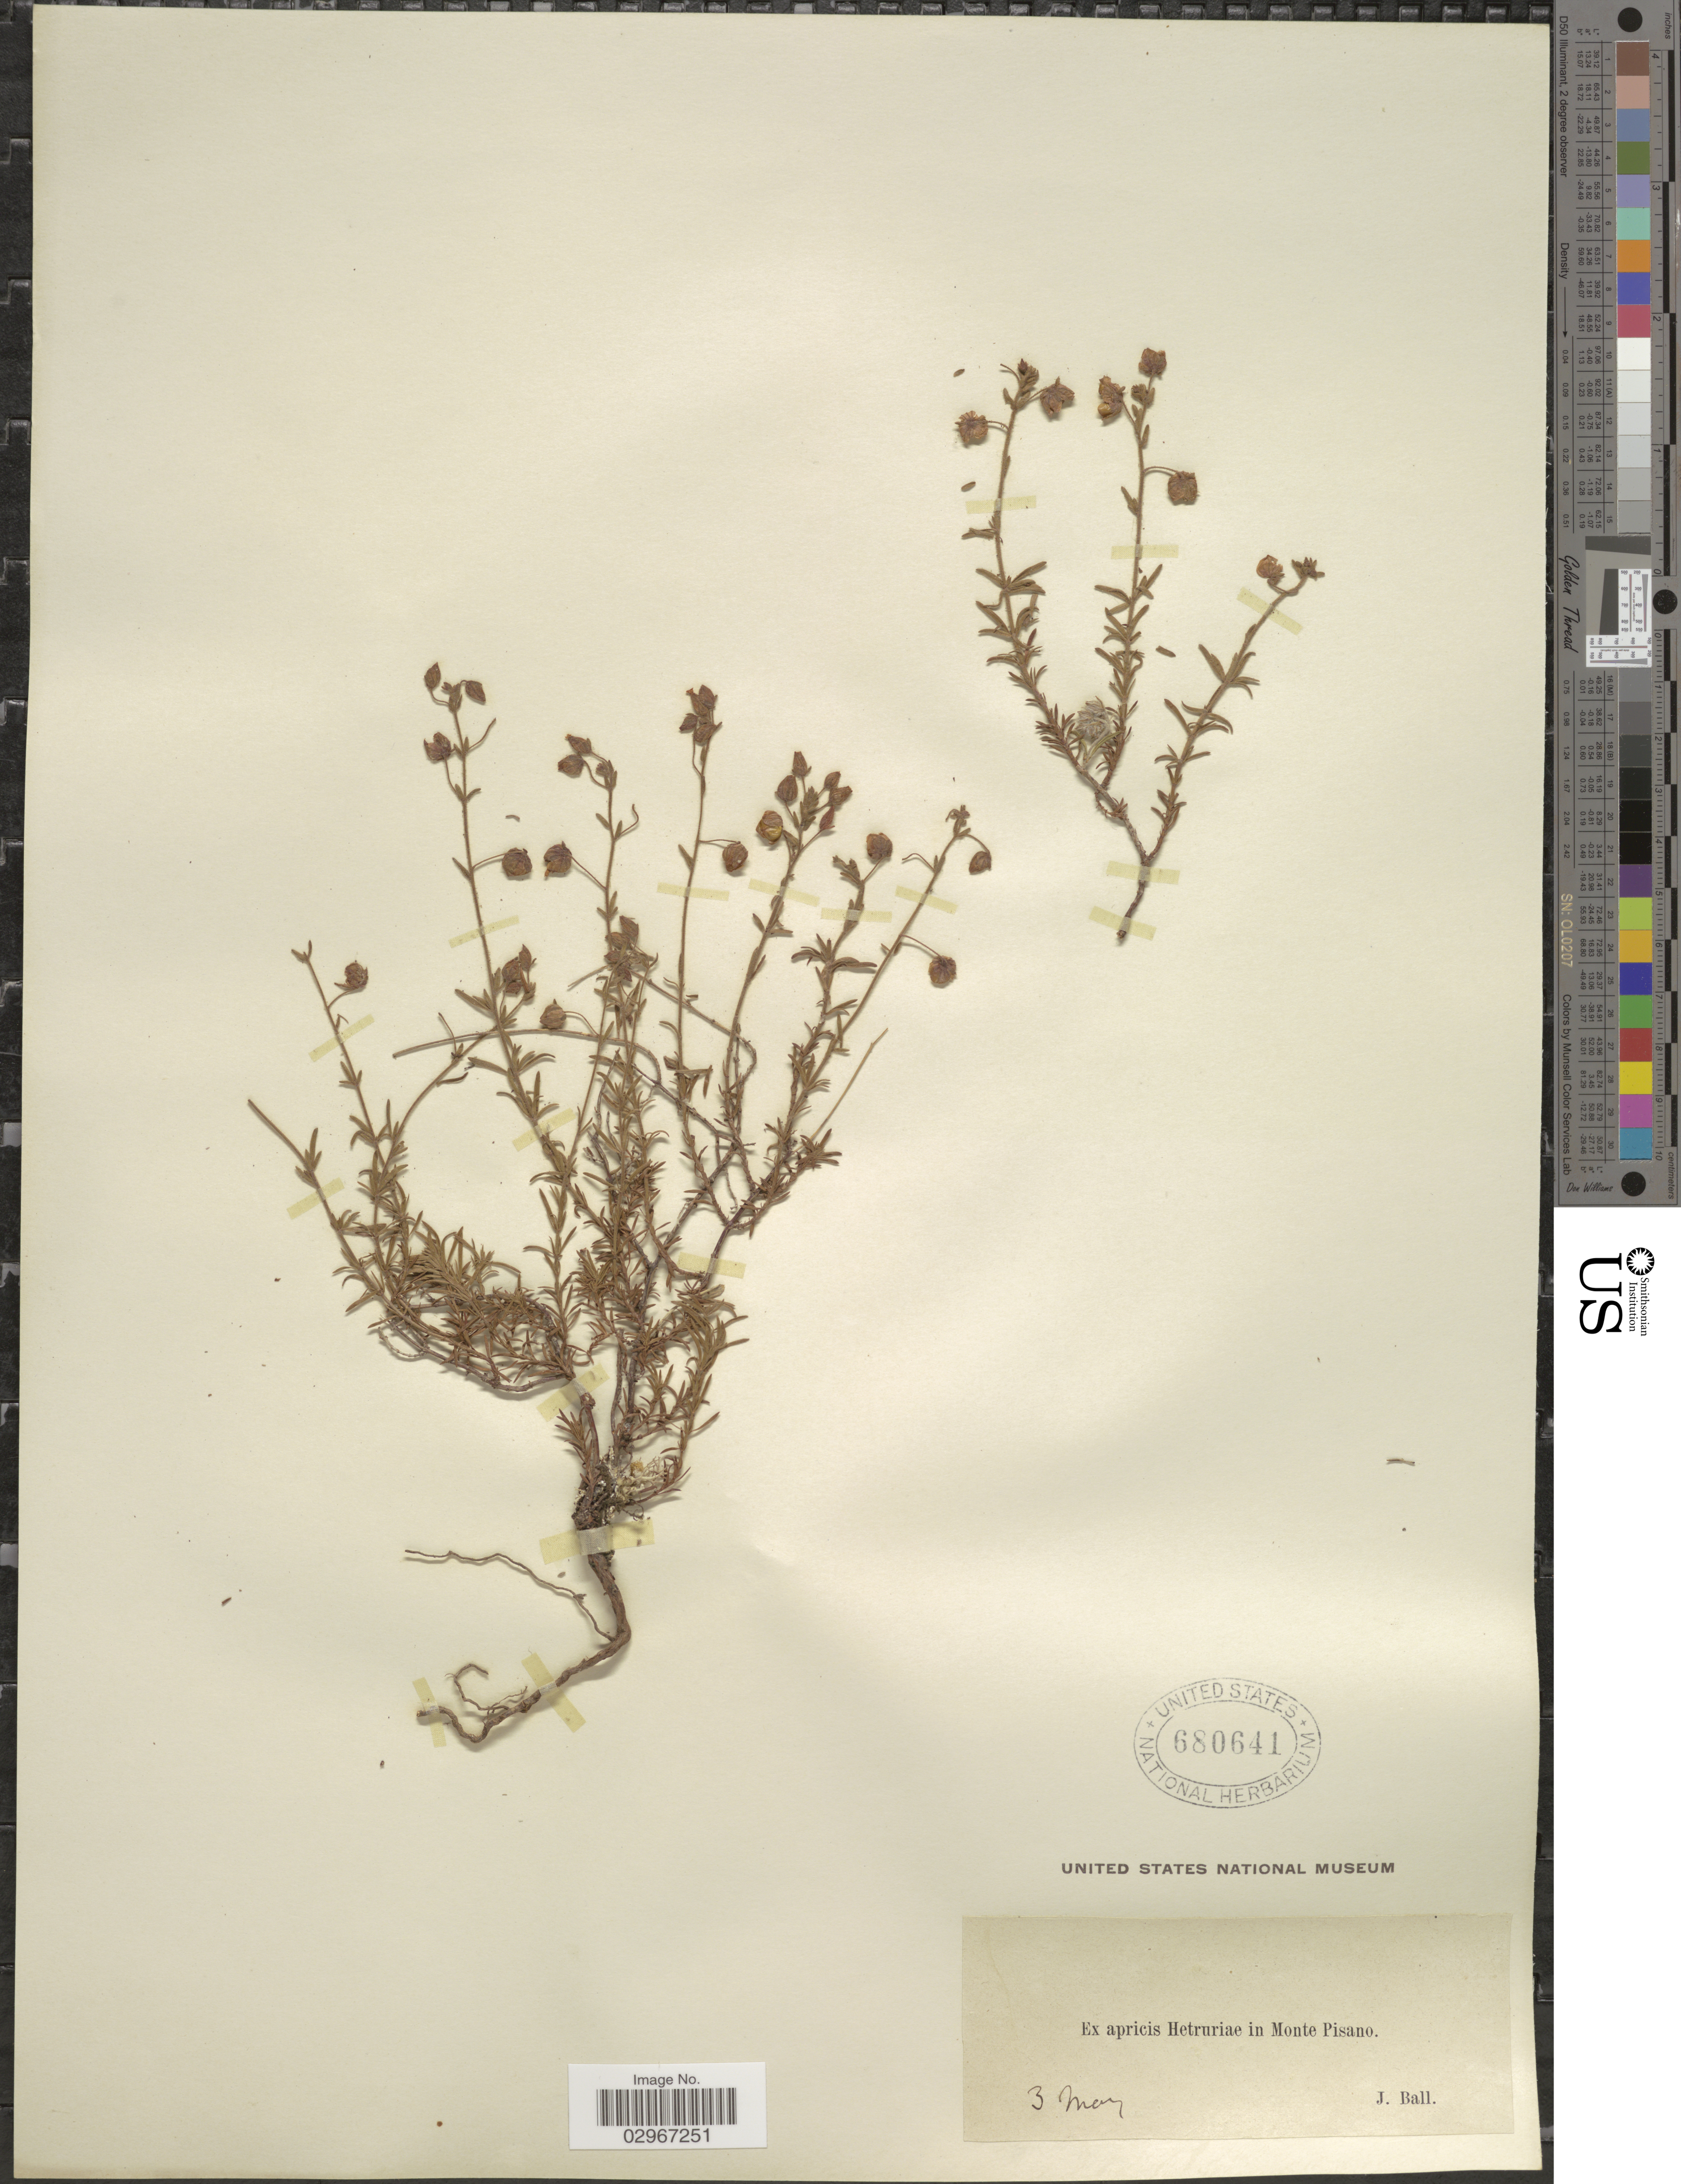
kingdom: Plantae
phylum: Tracheophyta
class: Magnoliopsida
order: Malvales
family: Cistaceae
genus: Helianthemum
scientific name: Helianthemum sp.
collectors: J. Ball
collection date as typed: Transcribed d/m/y: /3/5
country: Italy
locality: Ex apricis Hetruriae in Monte Pisano.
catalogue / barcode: US 680641